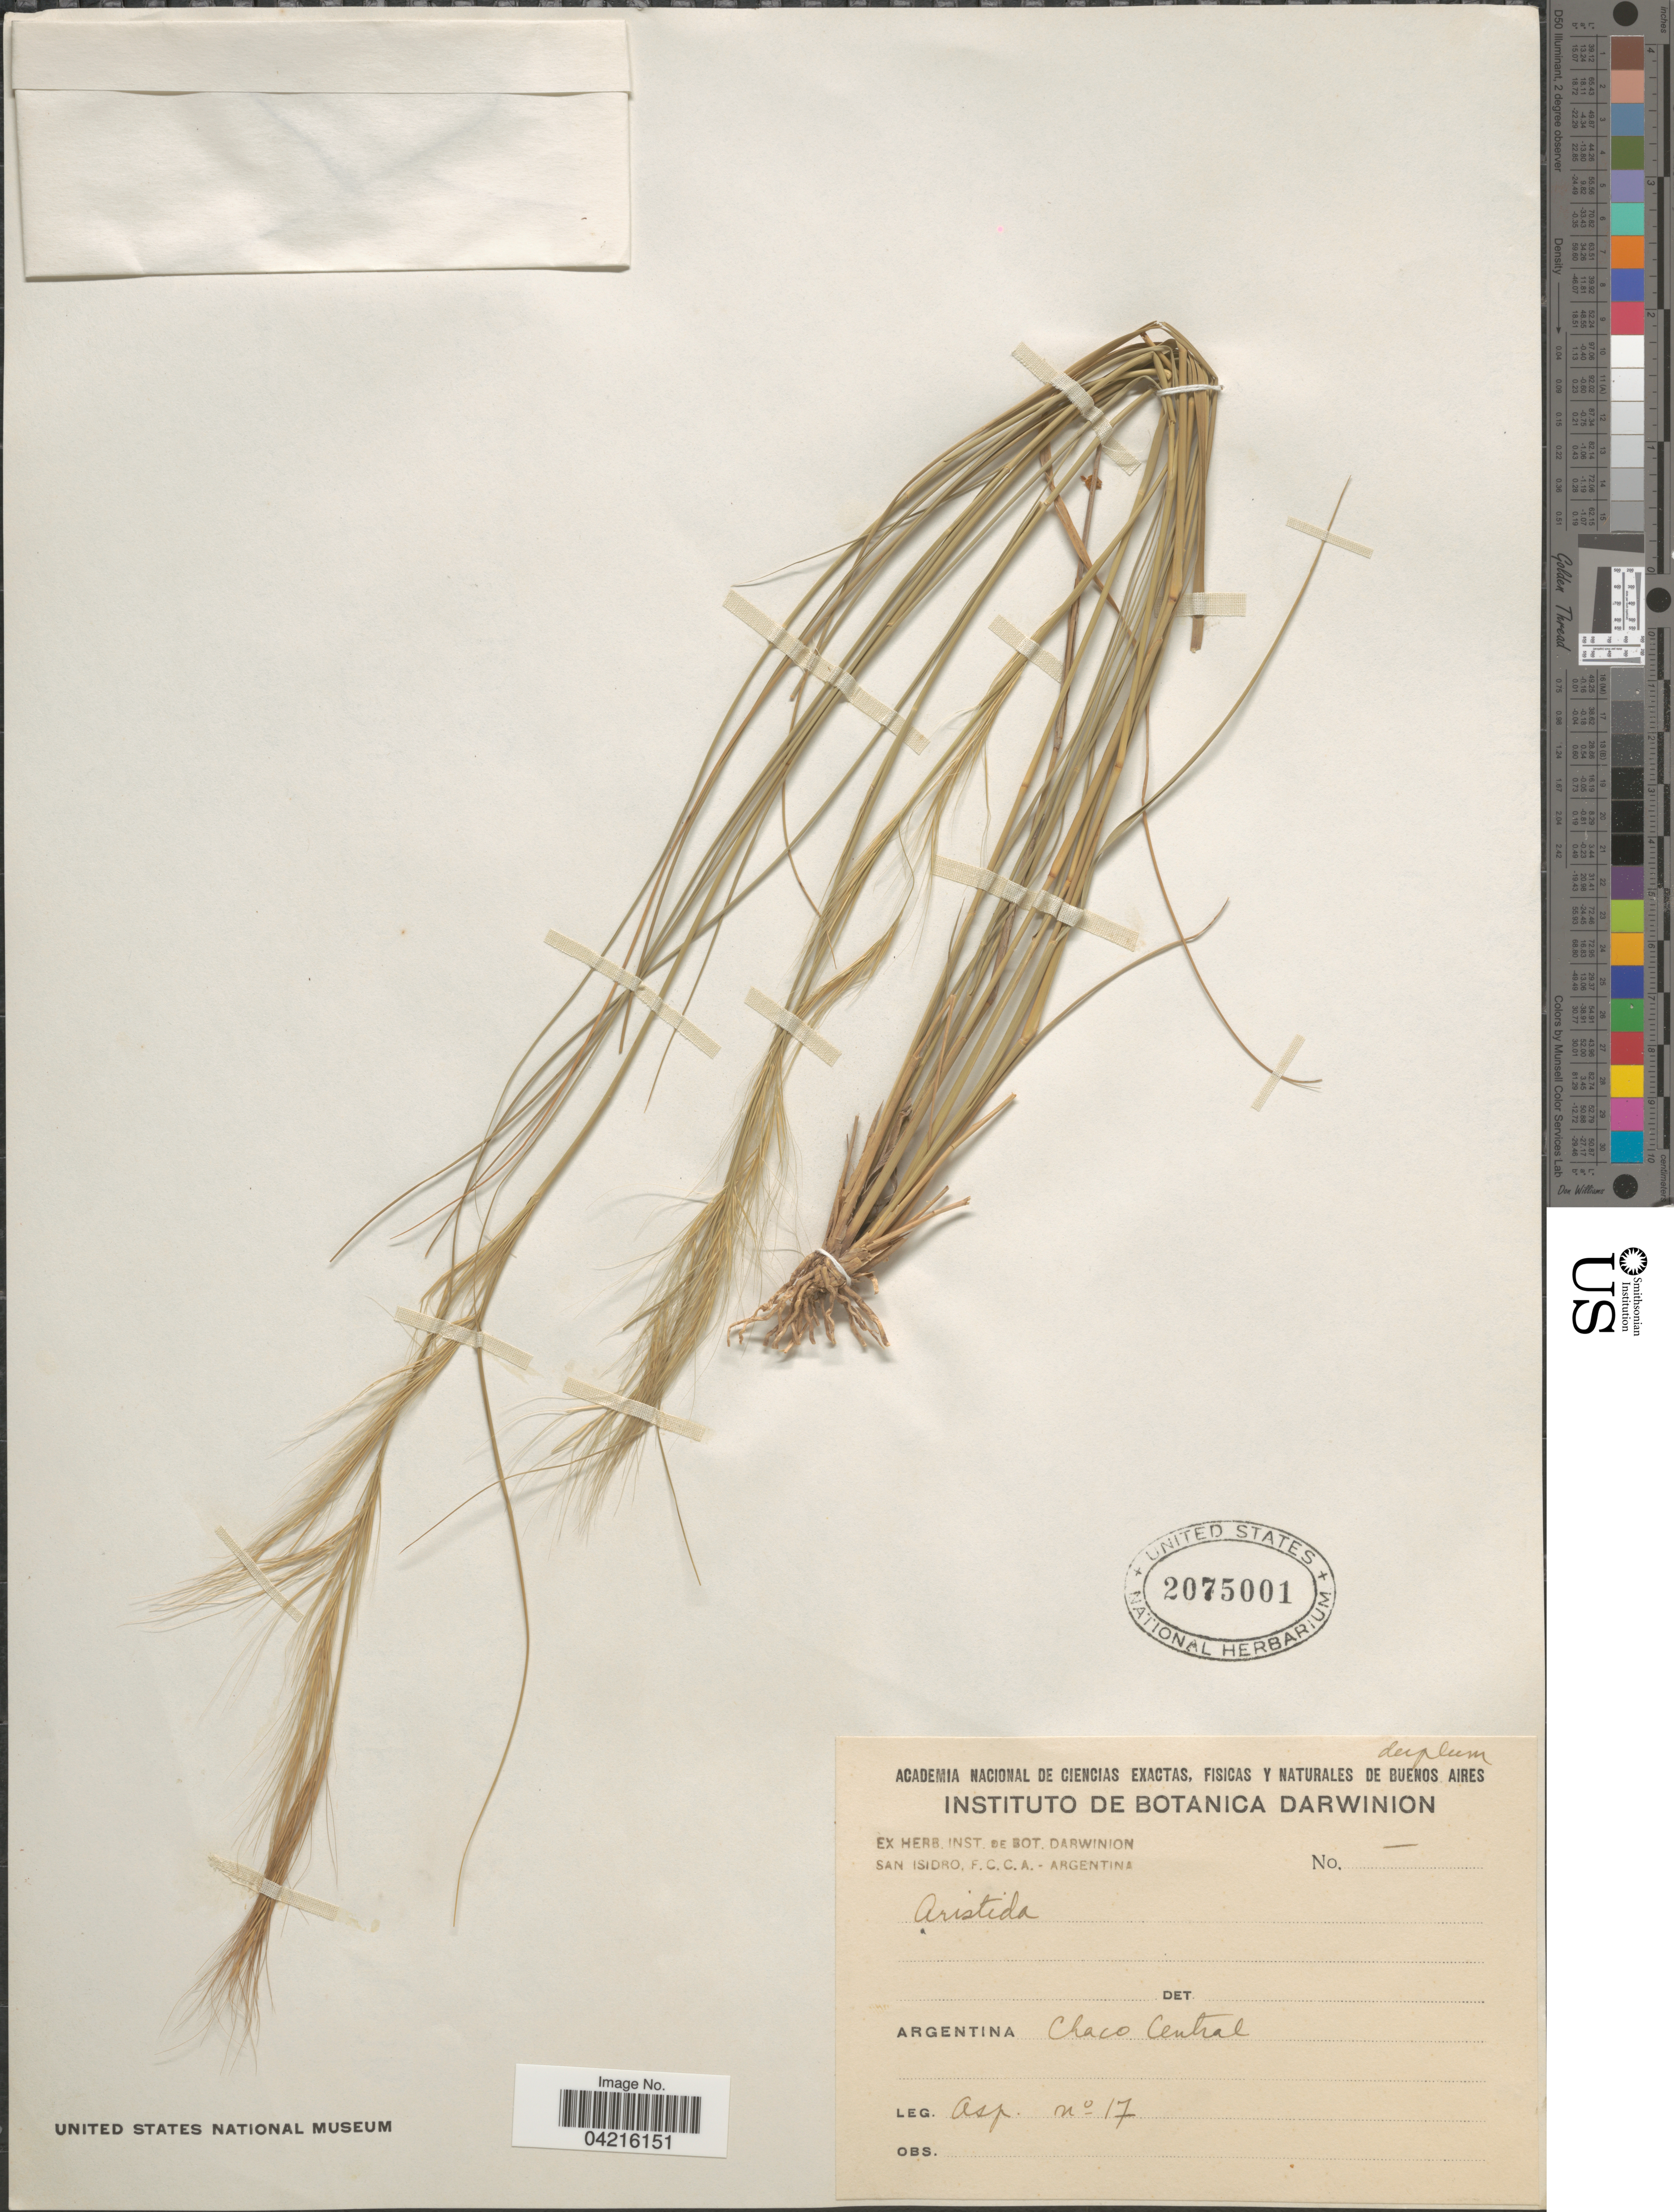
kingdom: Plantae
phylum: Tracheophyta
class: Liliopsida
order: Poales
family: Poaceae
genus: Aristida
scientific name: Aristida sp.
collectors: Asp.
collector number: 17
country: Argentina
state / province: Chaco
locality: Chaco Central.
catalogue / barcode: US 2075001